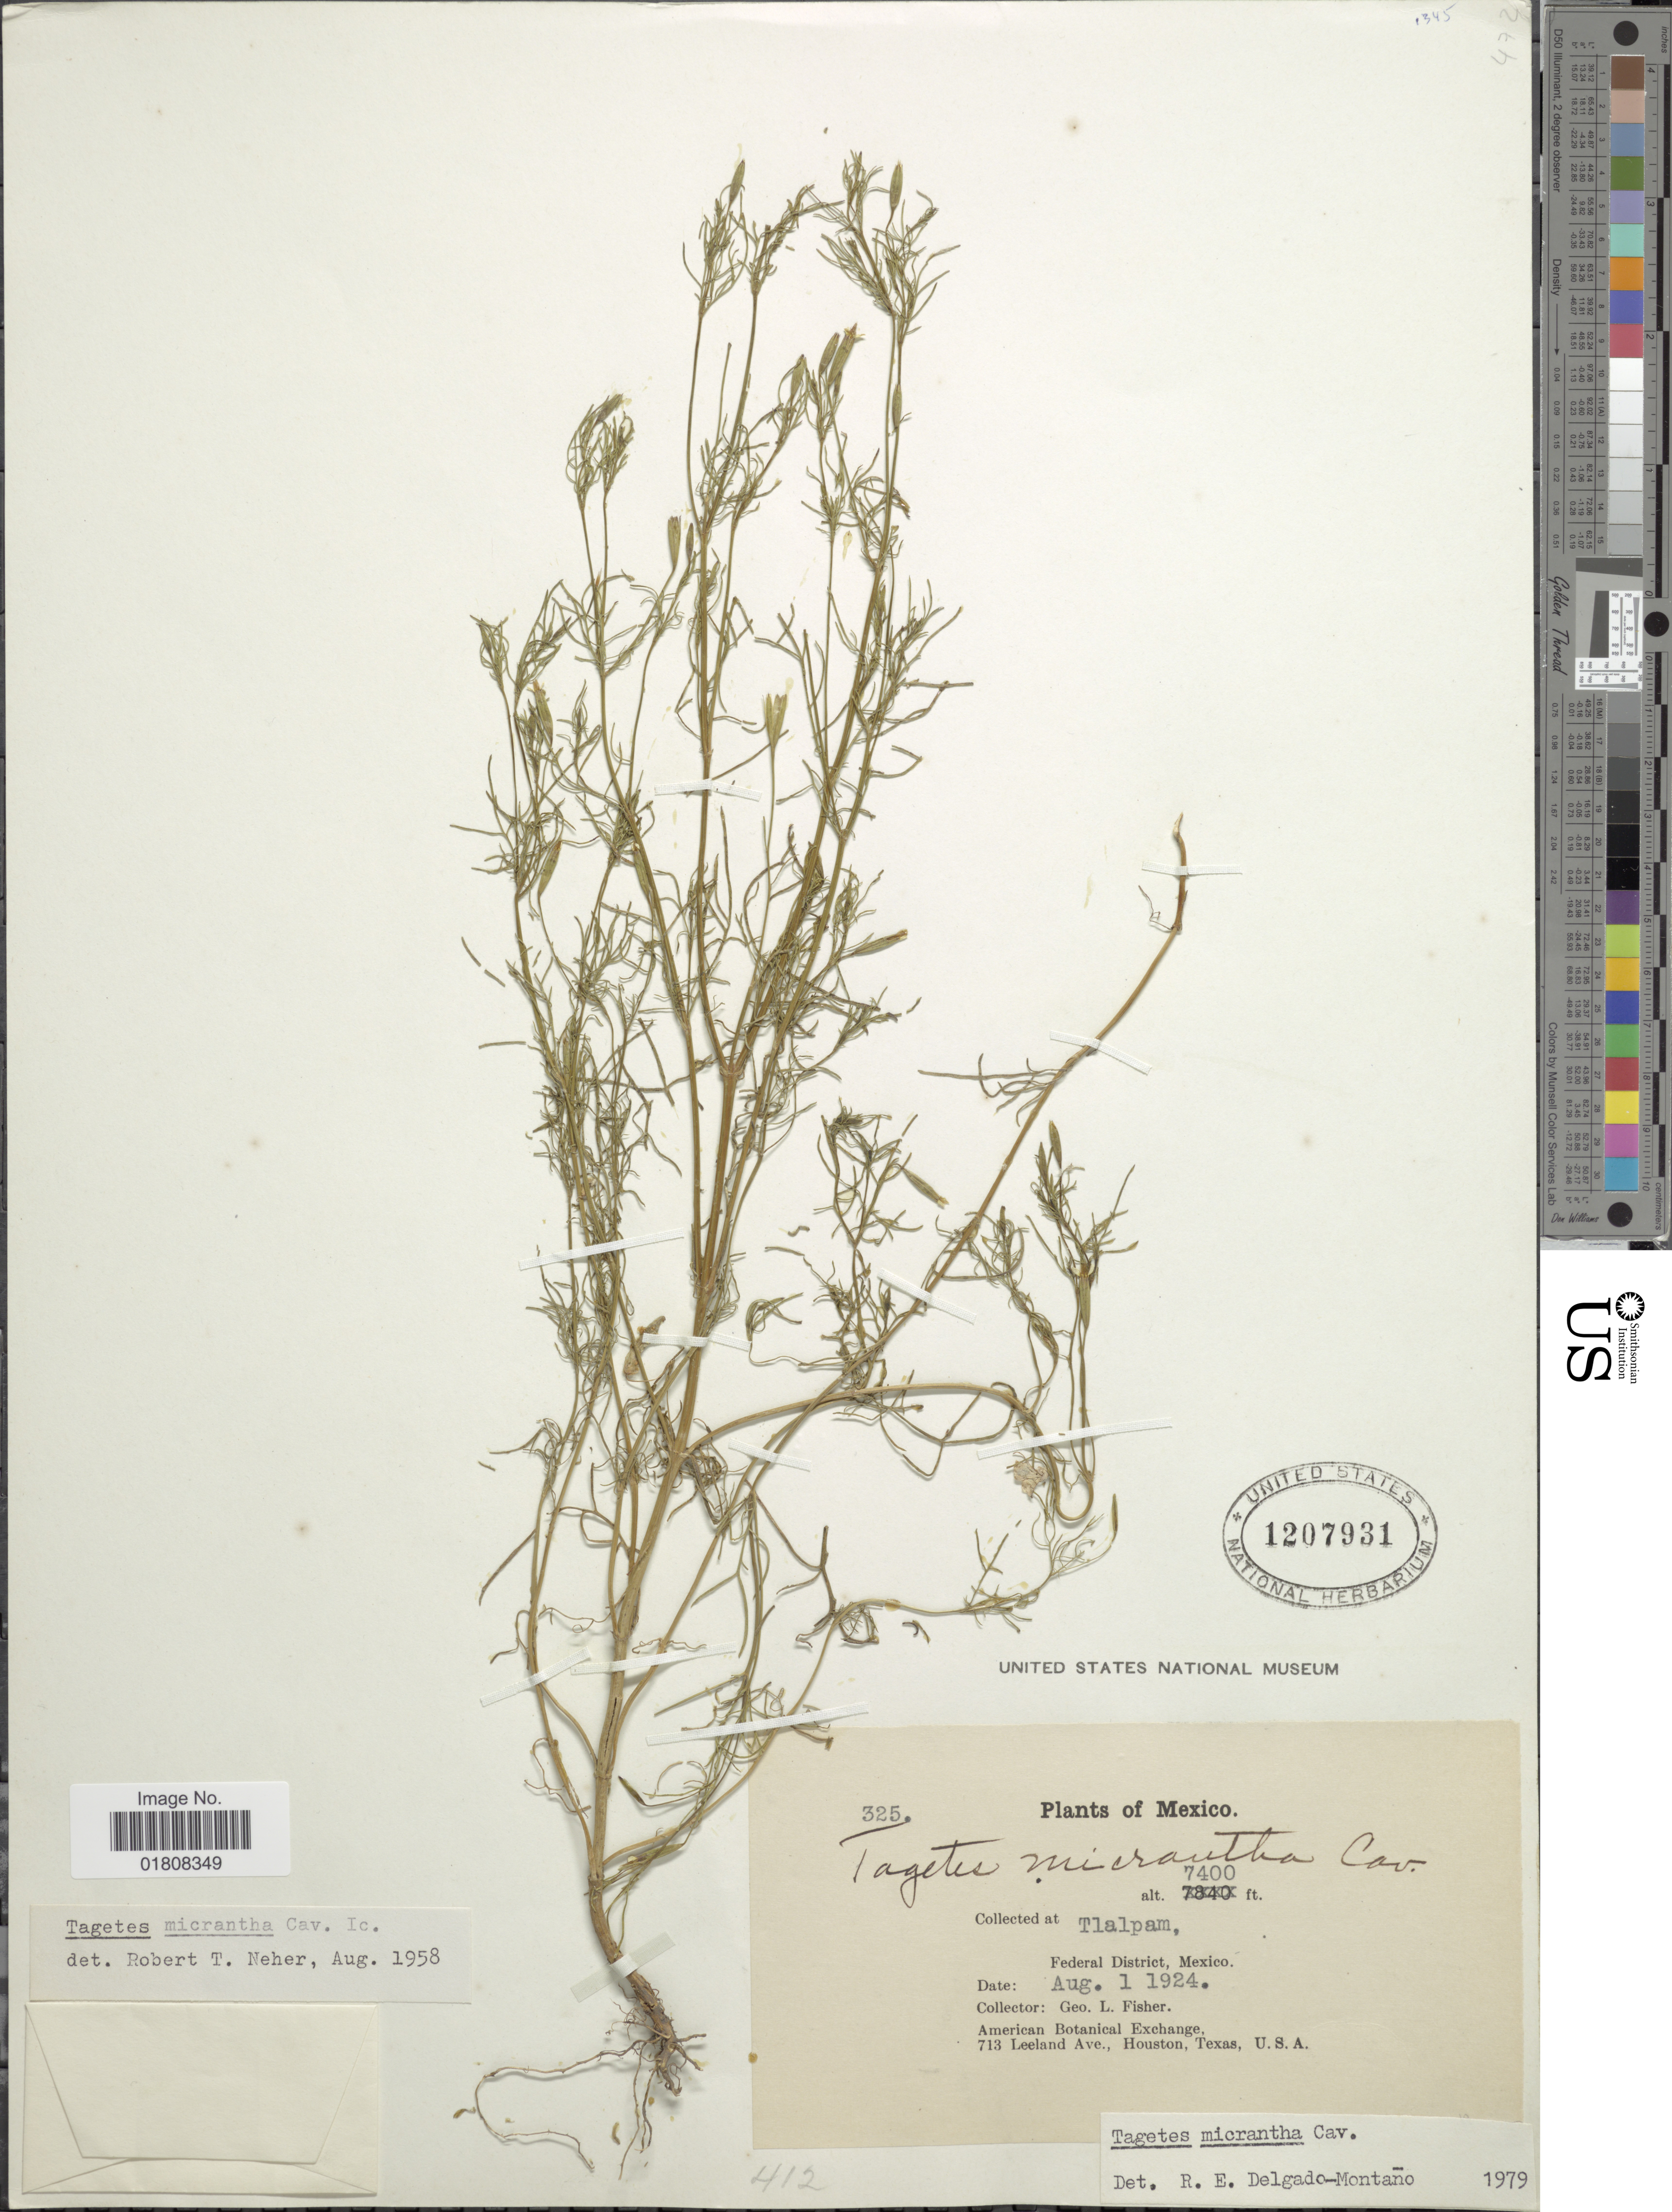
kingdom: Plantae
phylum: Tracheophyta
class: Magnoliopsida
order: Asterales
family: Asteraceae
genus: Tagetes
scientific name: Tagetes micrantha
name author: Cav.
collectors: G. L. Fisher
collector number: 325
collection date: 1924-08-01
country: Mexico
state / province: Distrito Federal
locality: Tlalpam, Federal District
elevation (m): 2256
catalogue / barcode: US 1207931